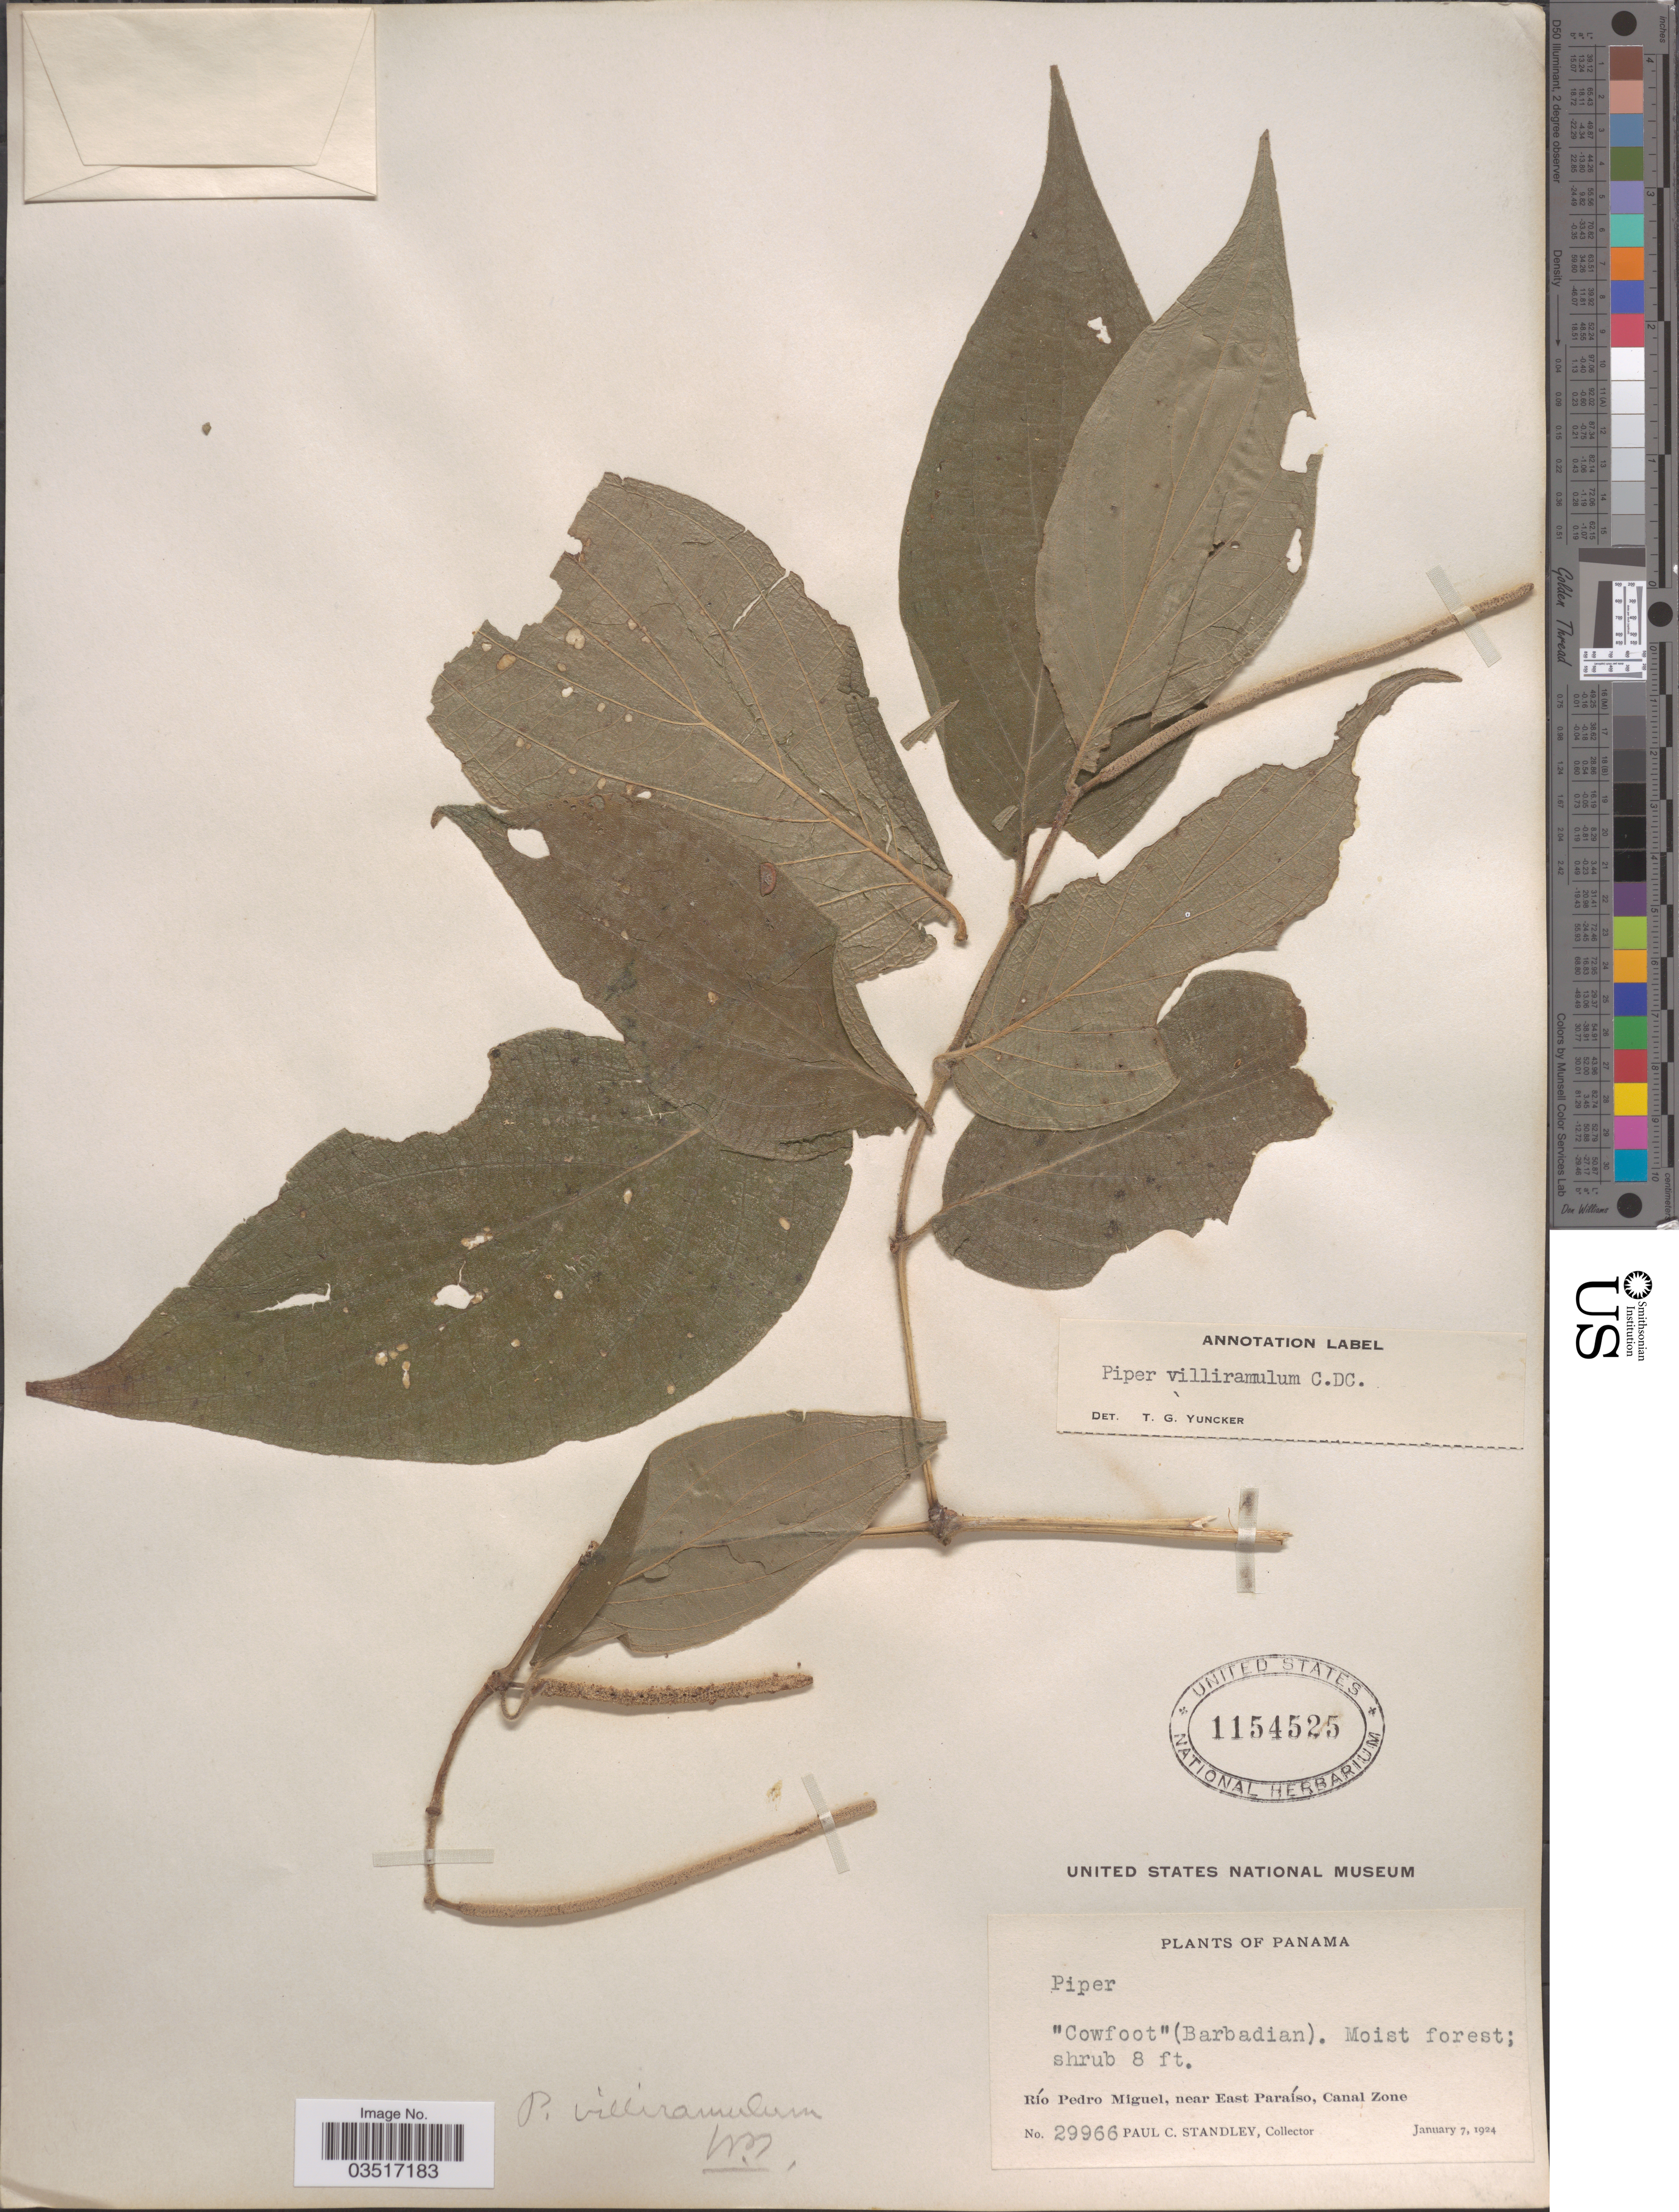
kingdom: Plantae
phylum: Tracheophyta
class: Magnoliopsida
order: Piperales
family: Piperaceae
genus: Piper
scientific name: Piper villiramulum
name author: C. DC.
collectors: P. C. Standley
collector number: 29966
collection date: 1924-01-07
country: Panama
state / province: Colón / Panamá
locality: Río Pedro Miguel, near East Paraíso, Canal Zone.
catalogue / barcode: US 1154525